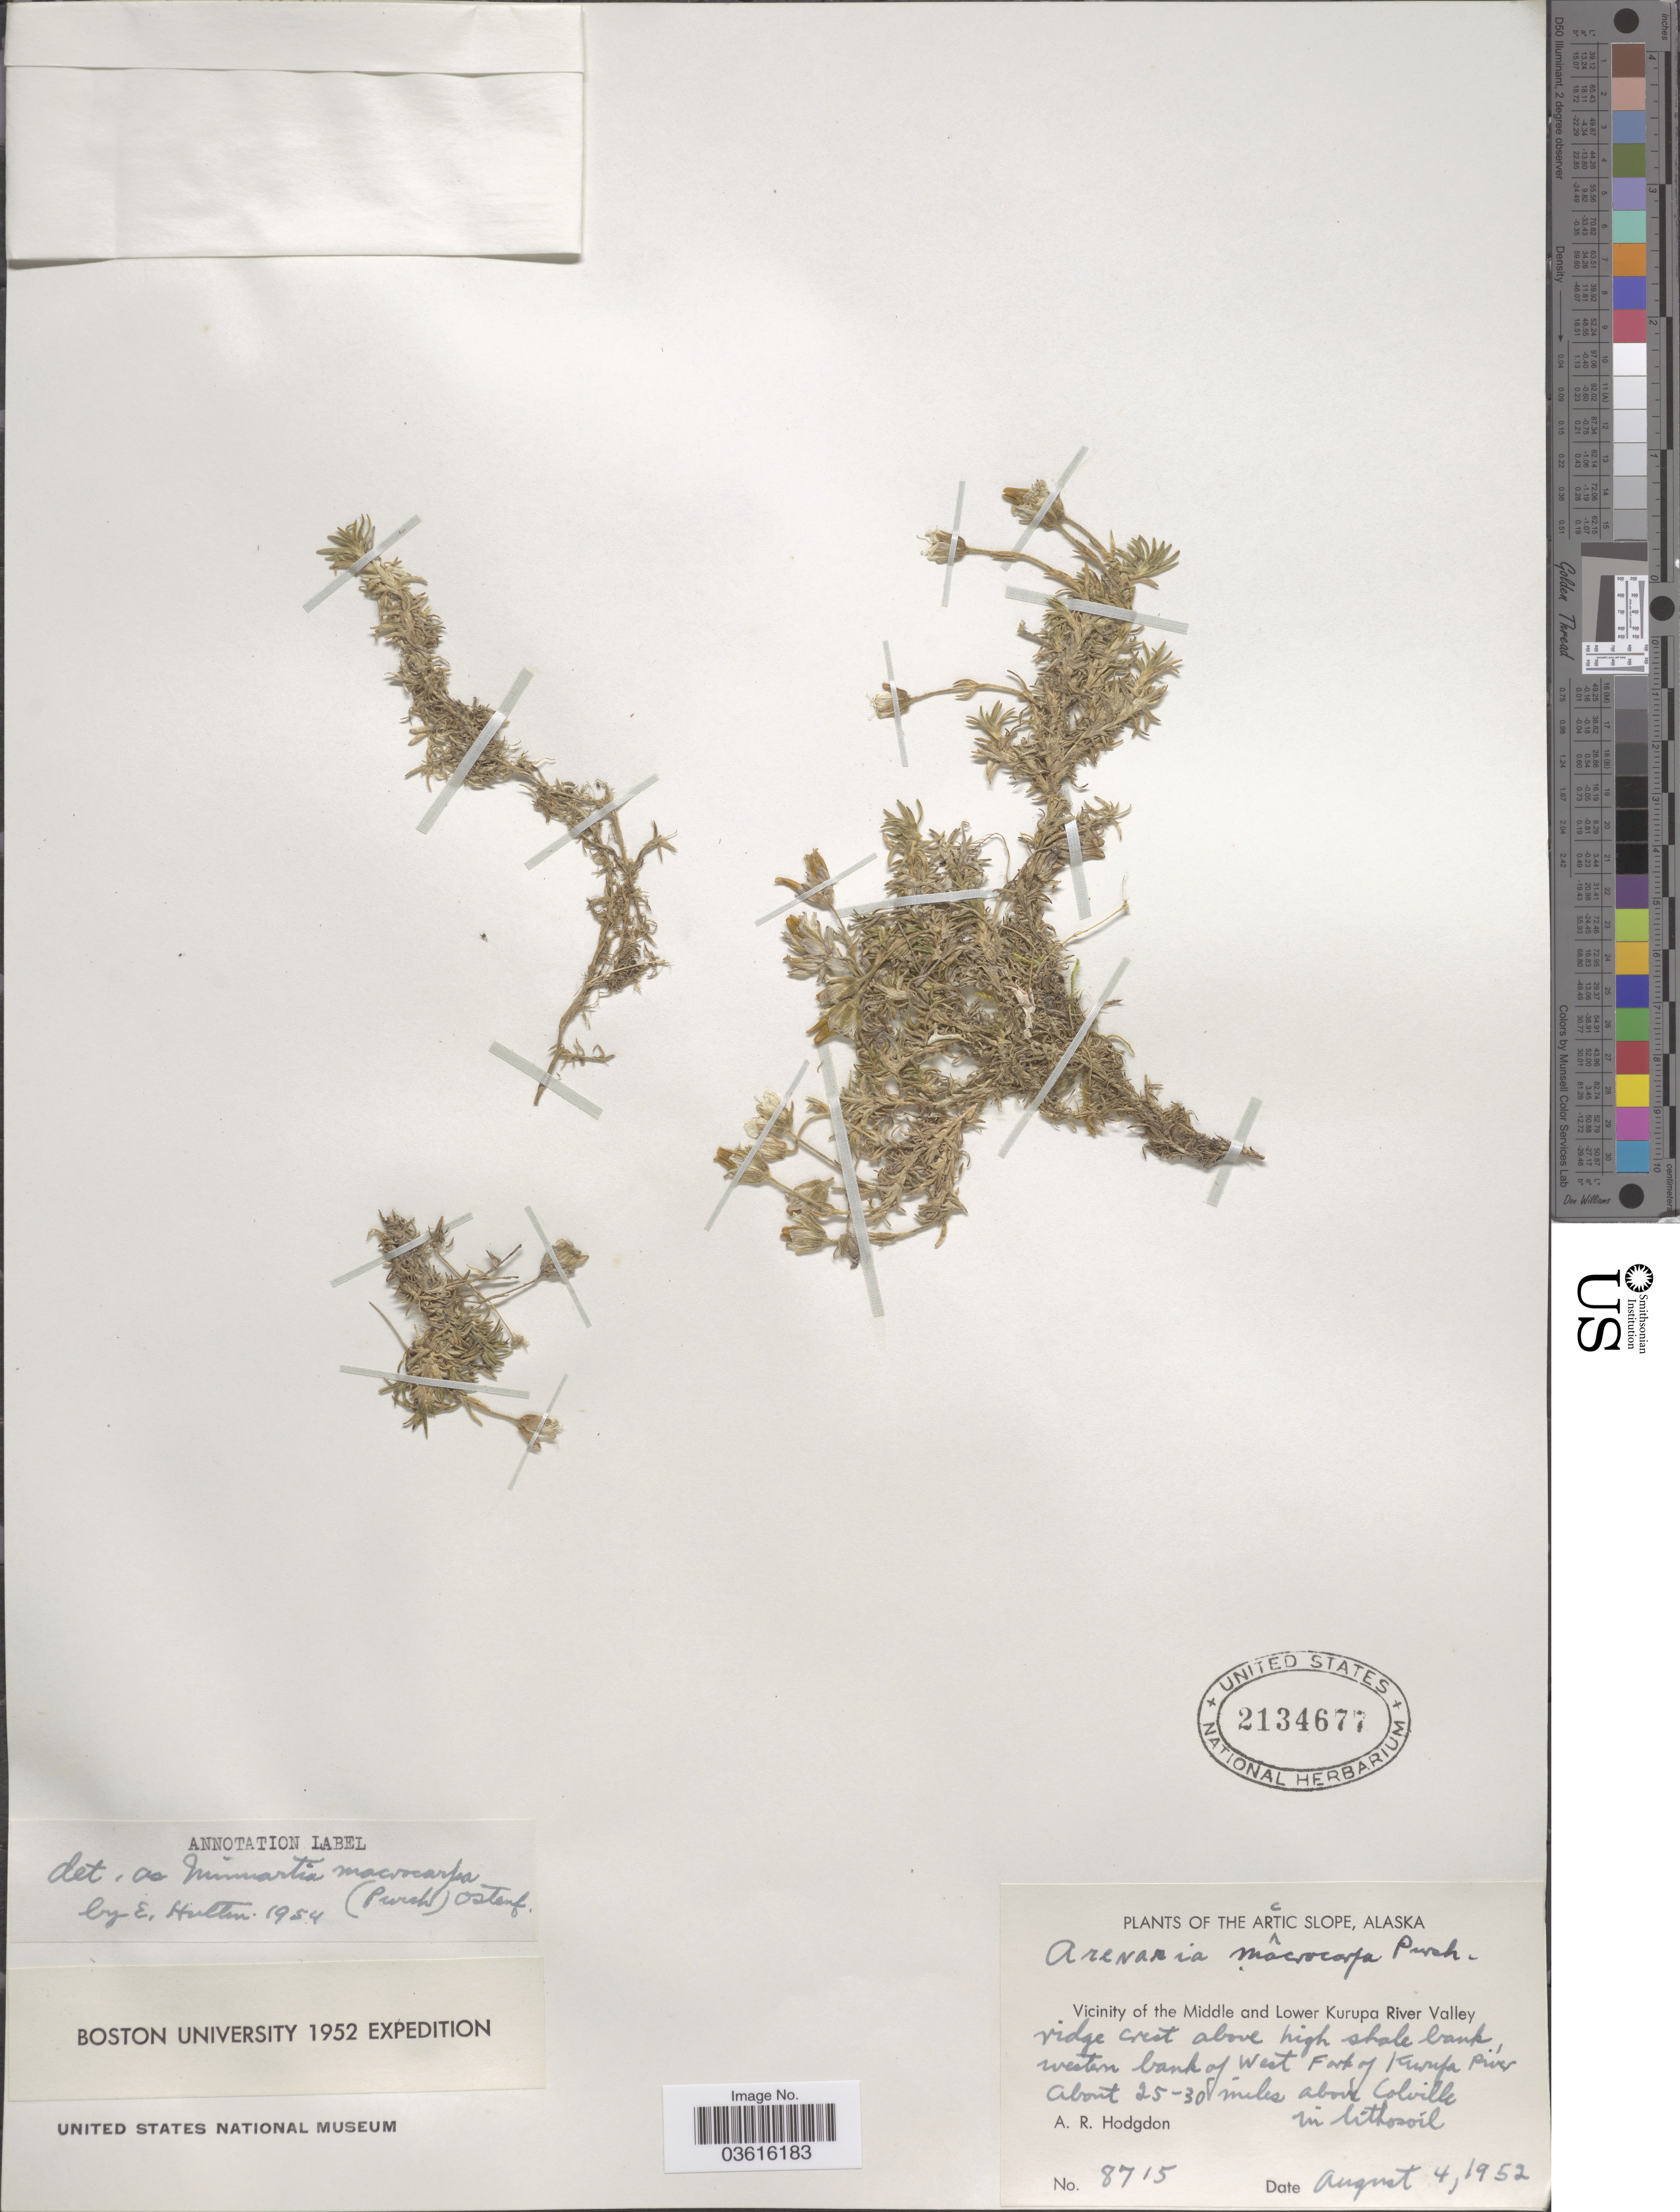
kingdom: Plantae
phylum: Tracheophyta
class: Magnoliopsida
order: Caryophyllales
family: Caryophyllaceae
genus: Pseudocherleria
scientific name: Pseudocherleria macrocarpa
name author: (Pursh) Dillenb. & Kadereit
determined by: U.S. National Herbarium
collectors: A. R. Hodgdon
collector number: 8715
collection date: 1952-08-04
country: United States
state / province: Alaska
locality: Arctic Alaska. Vicinity of the Middle and Lower Kurupa River Valley. Western bank of West Fork of Kurupa River about 25-30 miles above Colville in lithosoil.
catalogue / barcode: US 2134677